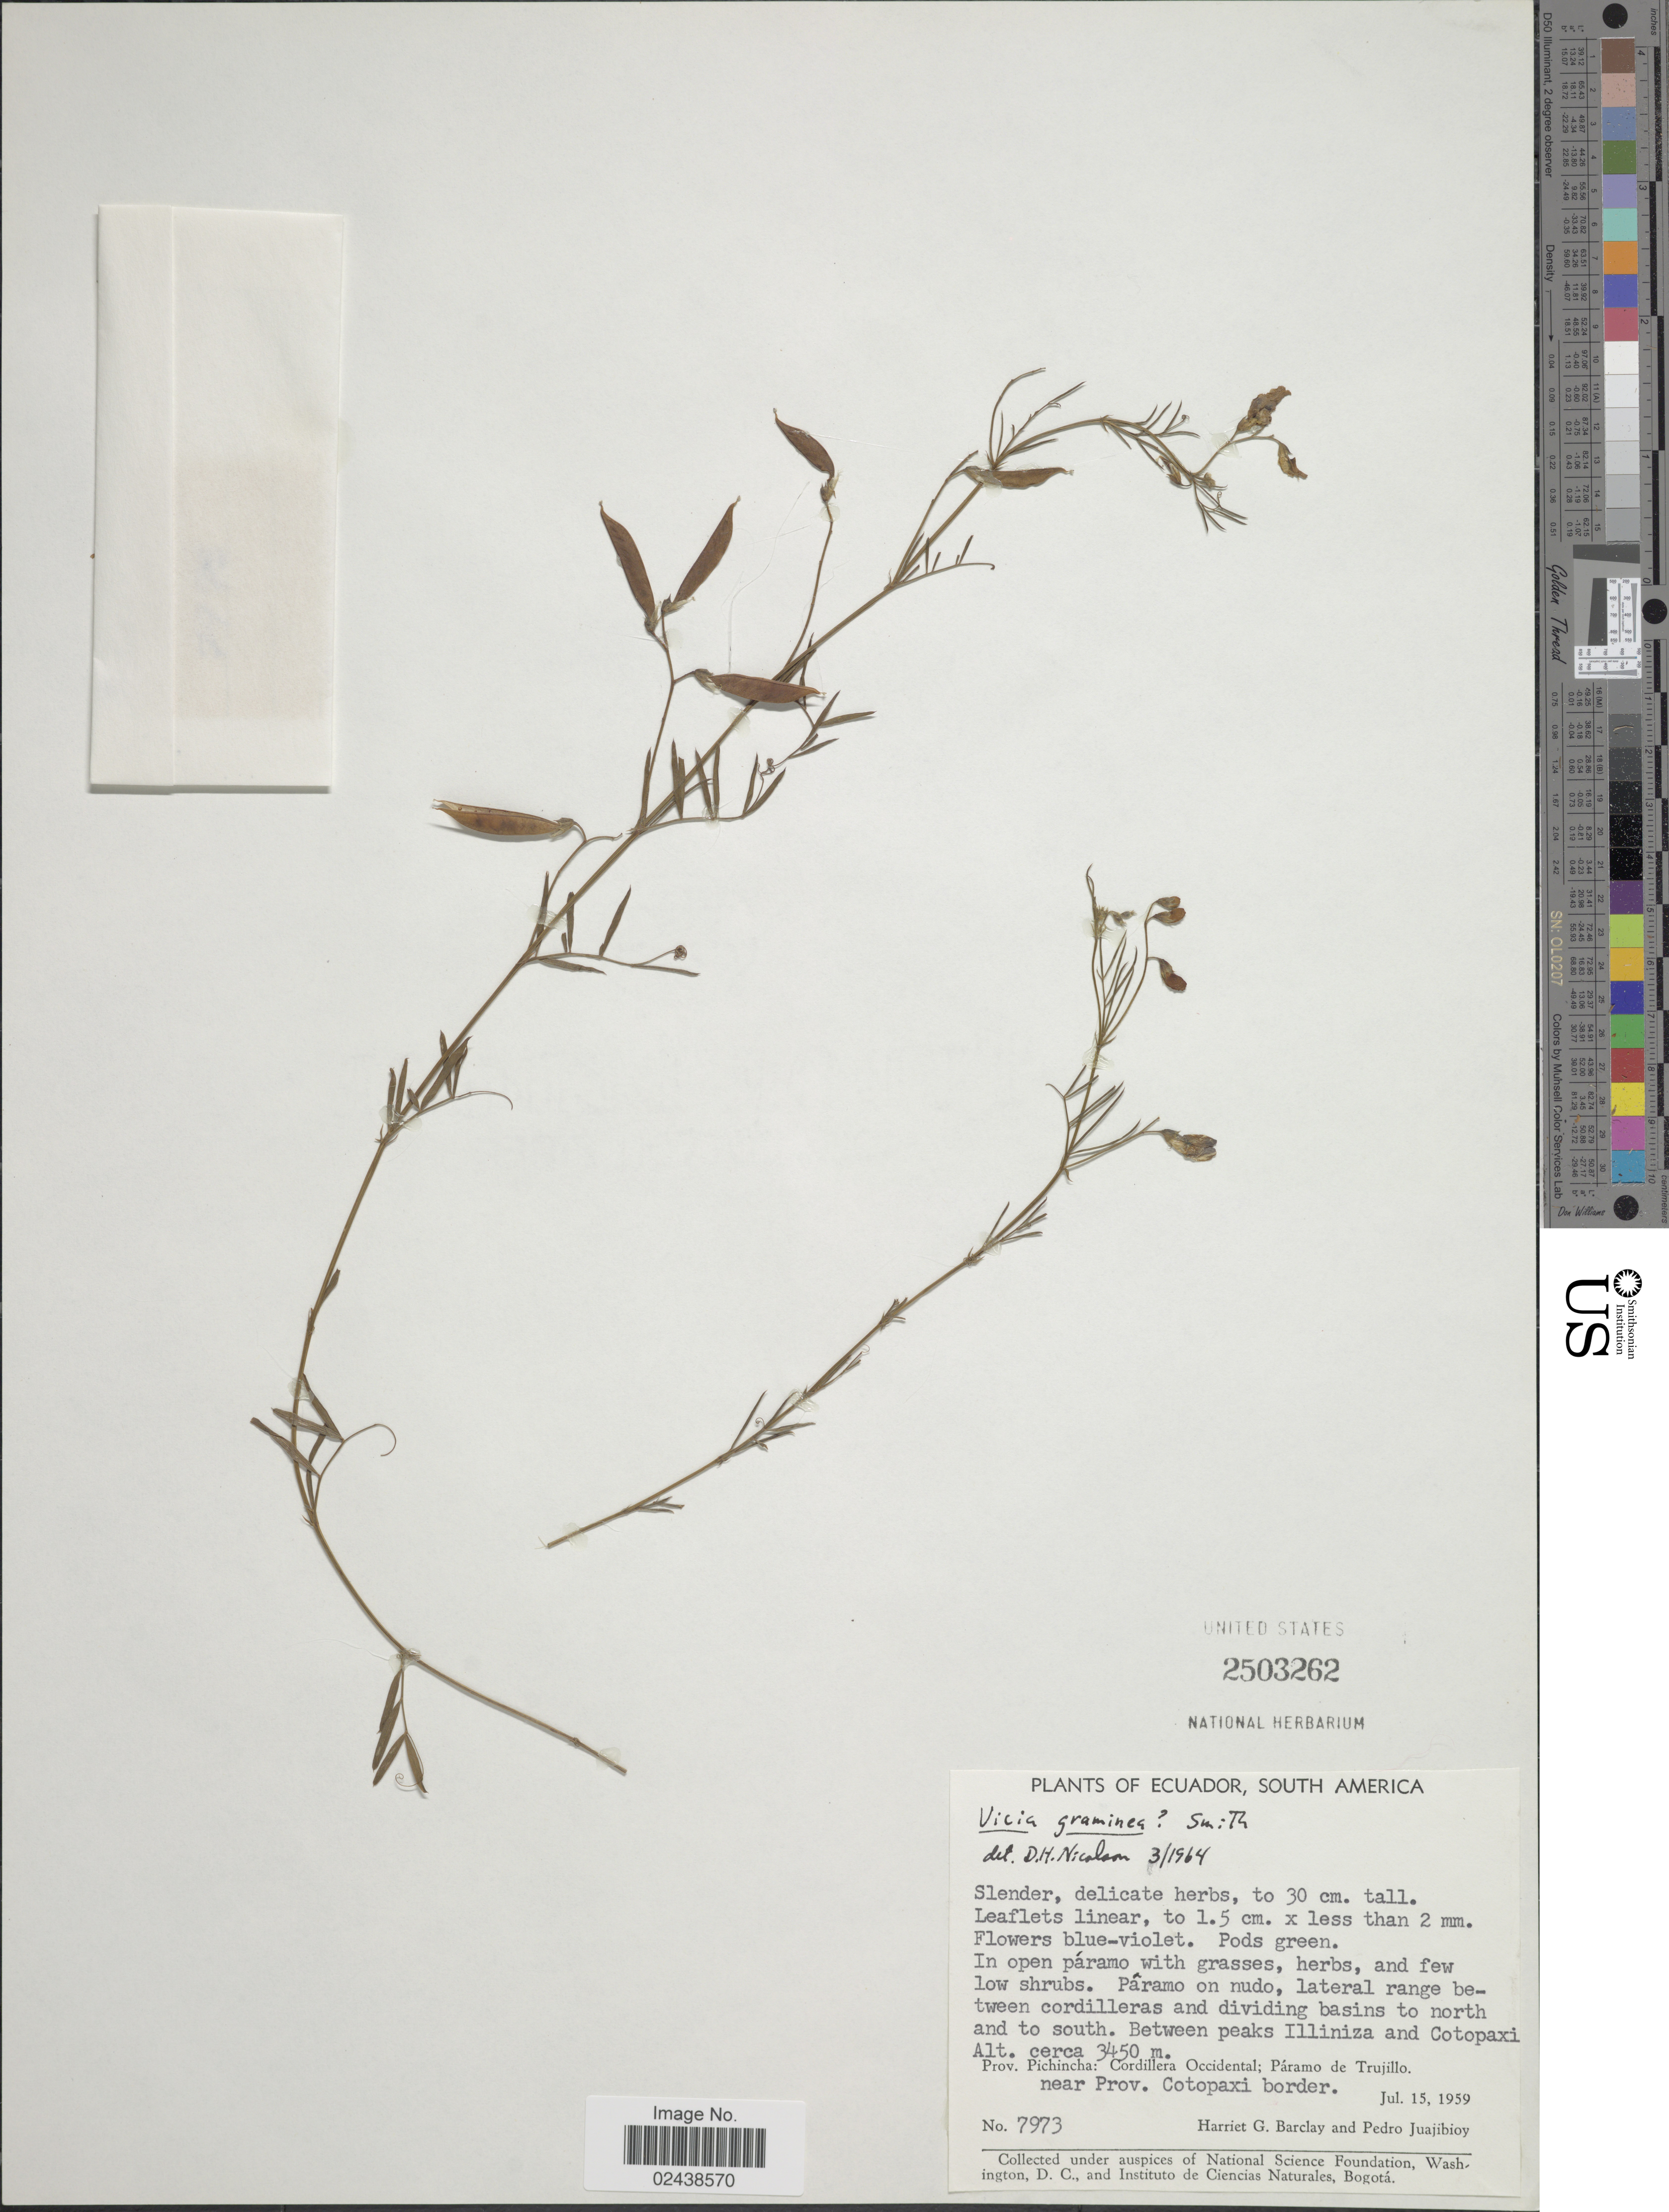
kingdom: Plantae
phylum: Tracheophyta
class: Magnoliopsida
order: Fabales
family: Fabaceae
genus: Vicia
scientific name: Vicia graminea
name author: Sm.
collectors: H. G. Barclay & P. Juajibioy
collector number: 7973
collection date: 1959-07-15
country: Ecuador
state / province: Pichincha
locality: Paramo on nudo, lateral range between cordilleras and dividing basins to north and to south. Between peaks Illiniza and Cotopaxi. Cordillera Occidental; Paramo de Trujillo, near Prov. Cotopaxi border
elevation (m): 3450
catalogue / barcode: US 2503262